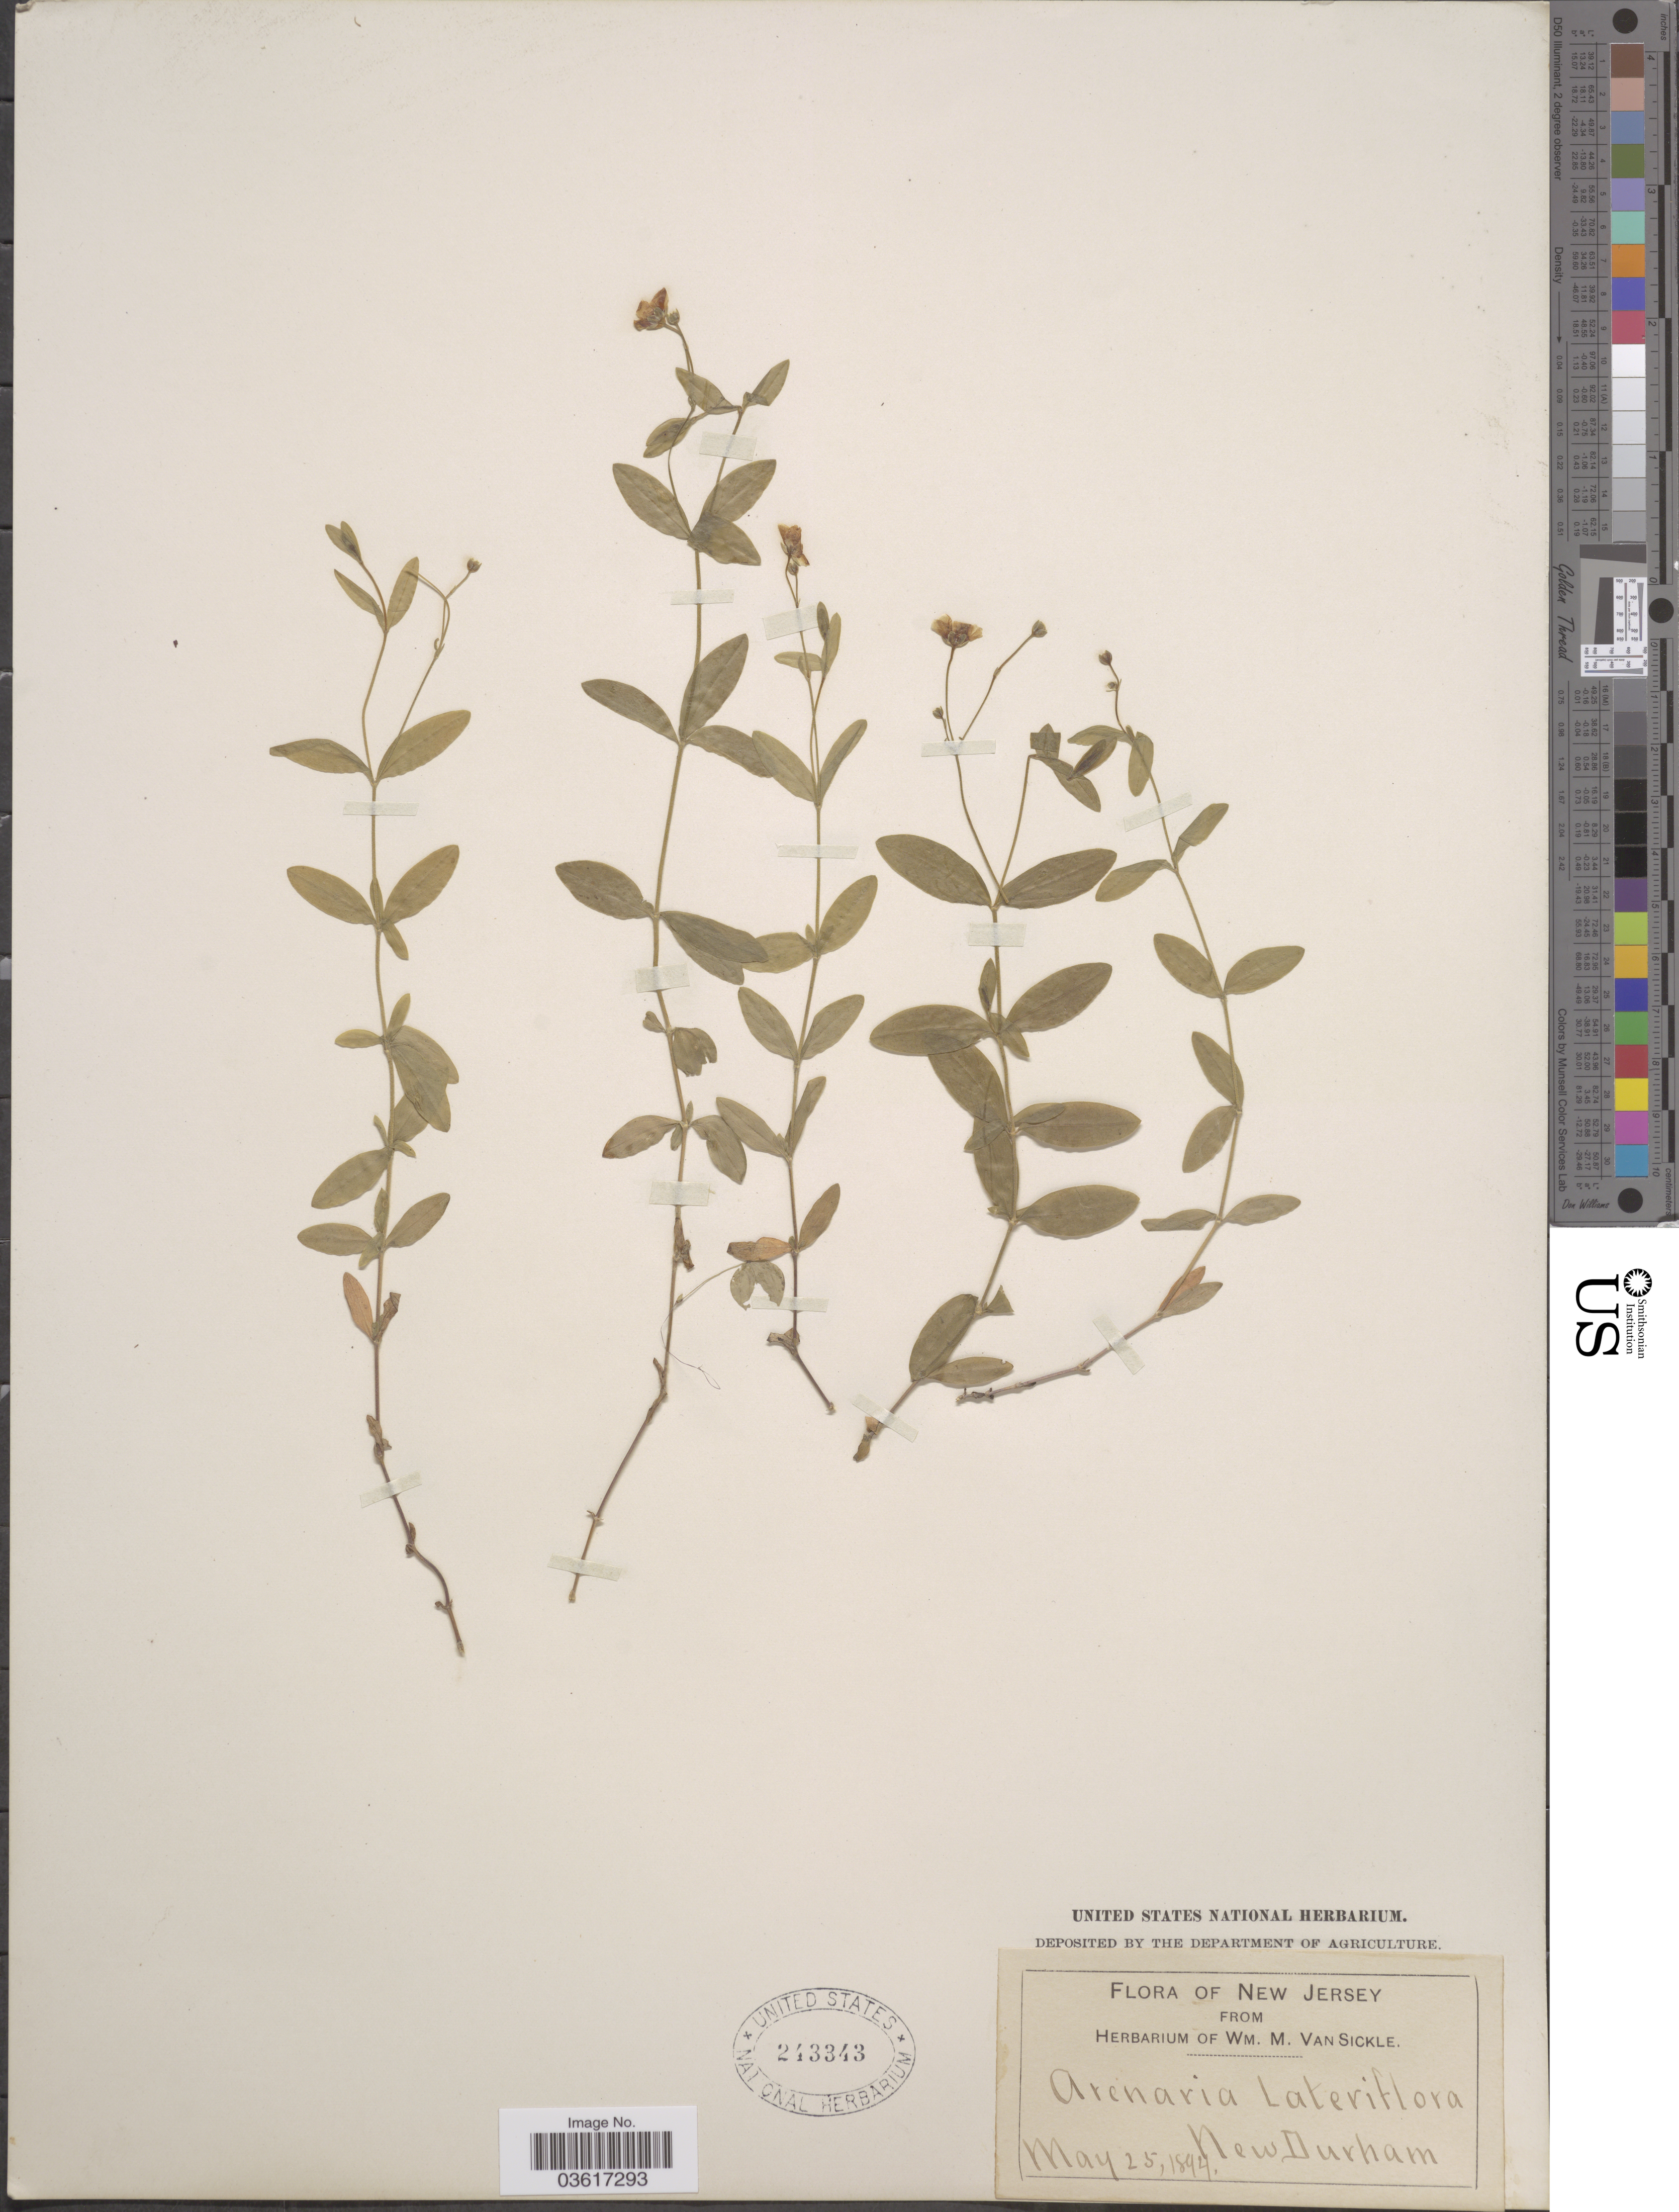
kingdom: Plantae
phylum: Tracheophyta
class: Magnoliopsida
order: Caryophyllales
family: Caryophyllaceae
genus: Moehringia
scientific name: Moehringia lateriflora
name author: (L.) Fenzl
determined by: Strong, Mark T., (BOT), Smithsonian Institution - National Museum of Natural History (UNITED STATES)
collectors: ex herb. Wm. M. Van Sickle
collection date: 1894-05-25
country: United States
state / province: New Jersey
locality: New Durham.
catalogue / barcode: US 243343